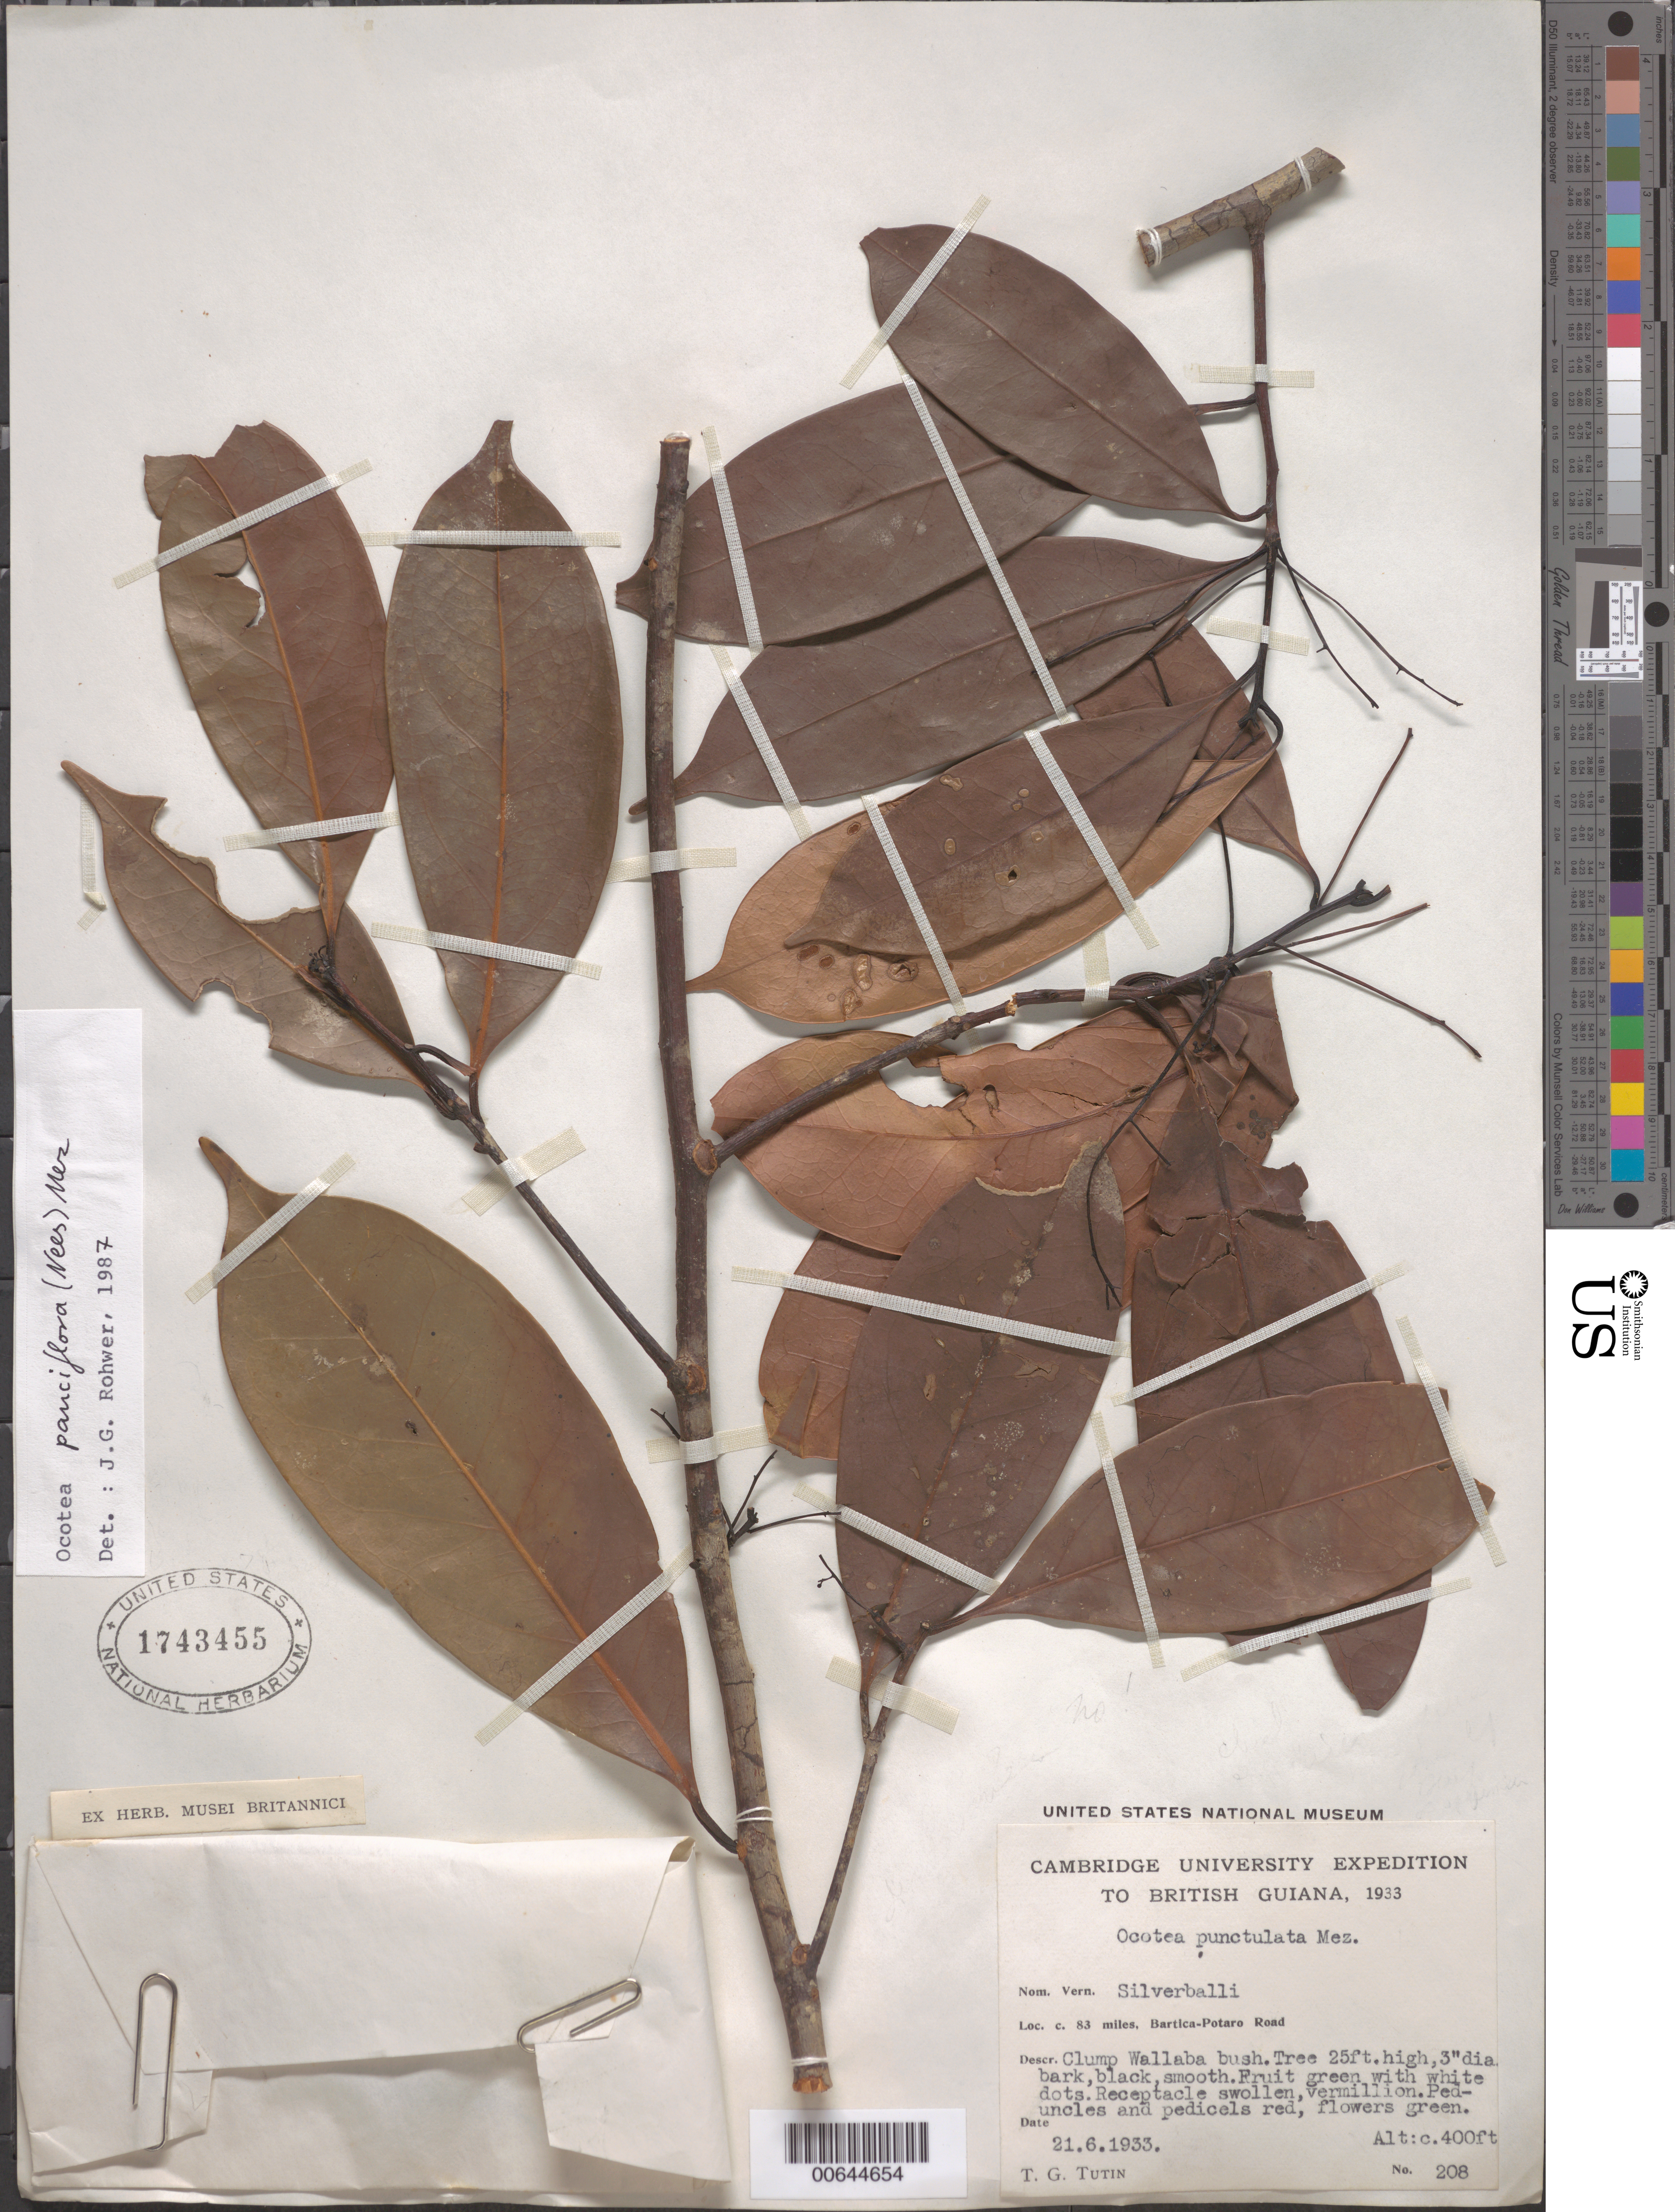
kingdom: Plantae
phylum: Tracheophyta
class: Magnoliopsida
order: Laurales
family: Lauraceae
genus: Ocotea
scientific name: Ocotea pauciflora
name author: (Nees) Mez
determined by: Rohwer, J. G.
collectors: T. G. Tutin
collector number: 208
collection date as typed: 21-Jun-33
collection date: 1933-06-21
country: Guyana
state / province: Potaro-Siparuni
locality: Bartica-Potaro road, mile 83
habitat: Clump Wallaba bush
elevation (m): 122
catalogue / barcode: US 1743455